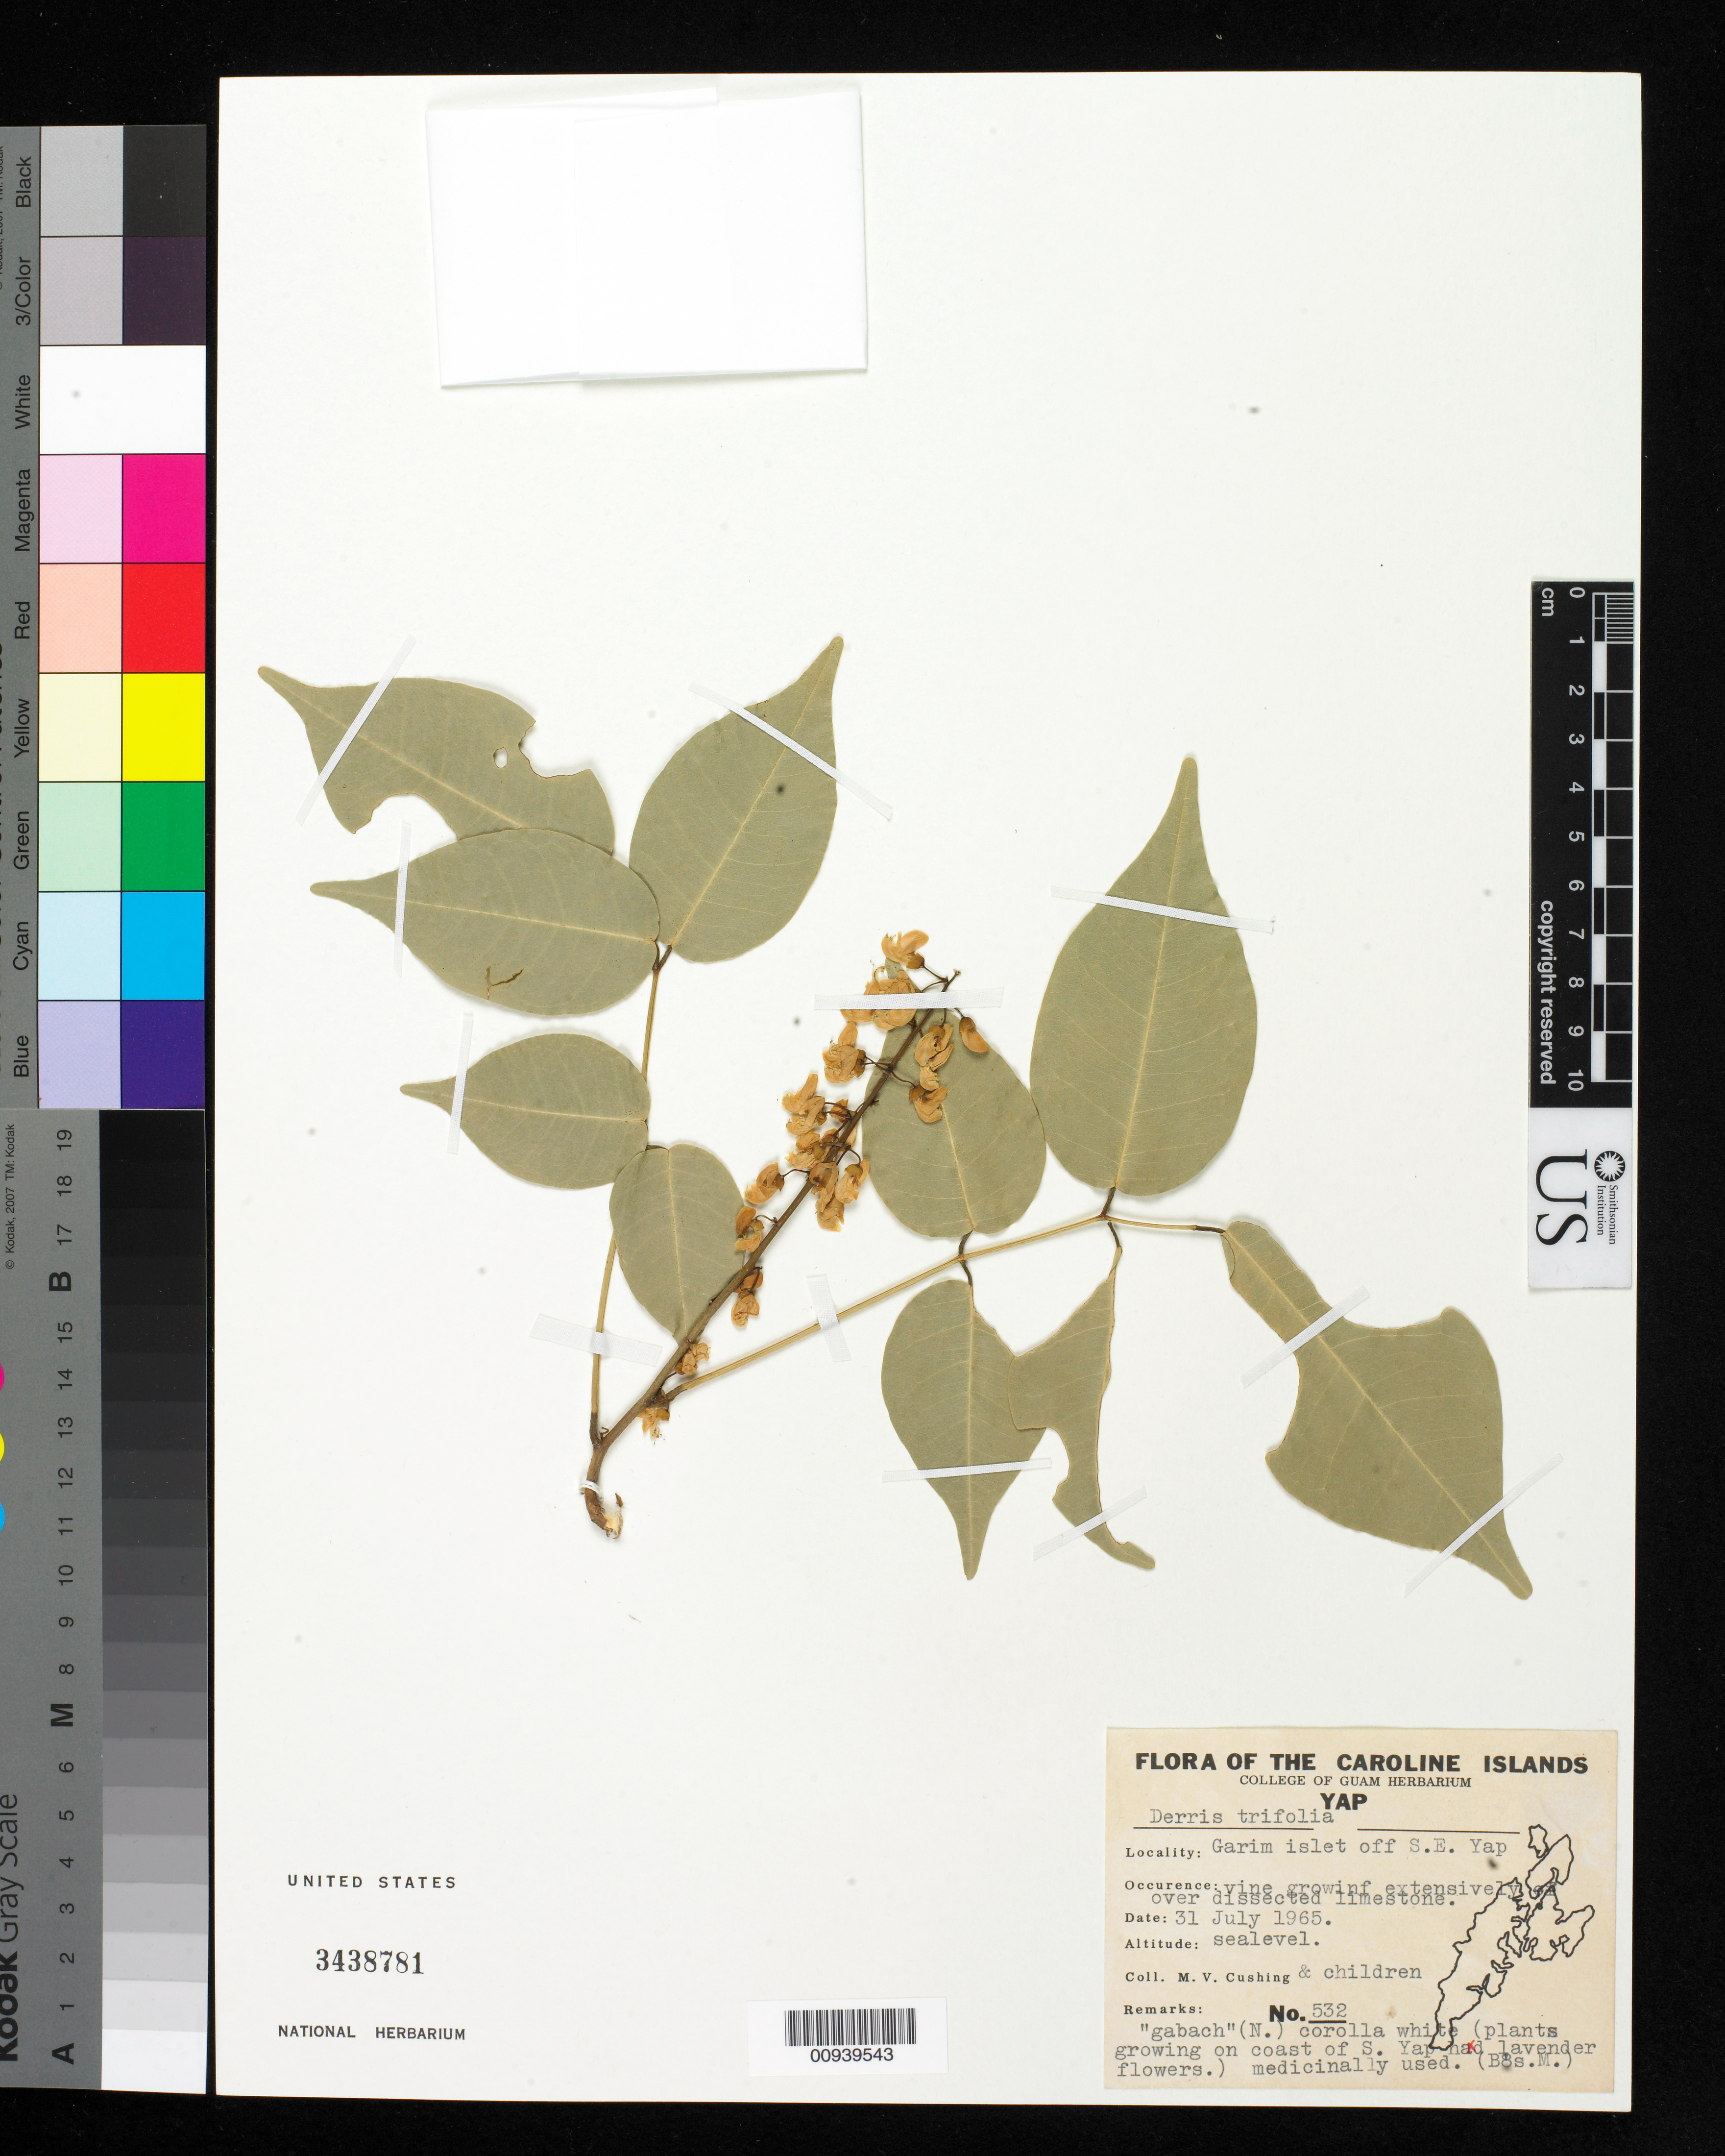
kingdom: Plantae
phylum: Tracheophyta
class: Magnoliopsida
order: Fabales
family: Fabaceae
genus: Derris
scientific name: Derris trifoliata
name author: Lour.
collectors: M. V. Cushing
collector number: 532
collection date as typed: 31 Jul 1965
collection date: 1965-07-31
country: Micronesia, Federated States of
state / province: Yap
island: Yap Is.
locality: Garim Islet, off SE Yap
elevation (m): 0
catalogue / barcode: US 3438781